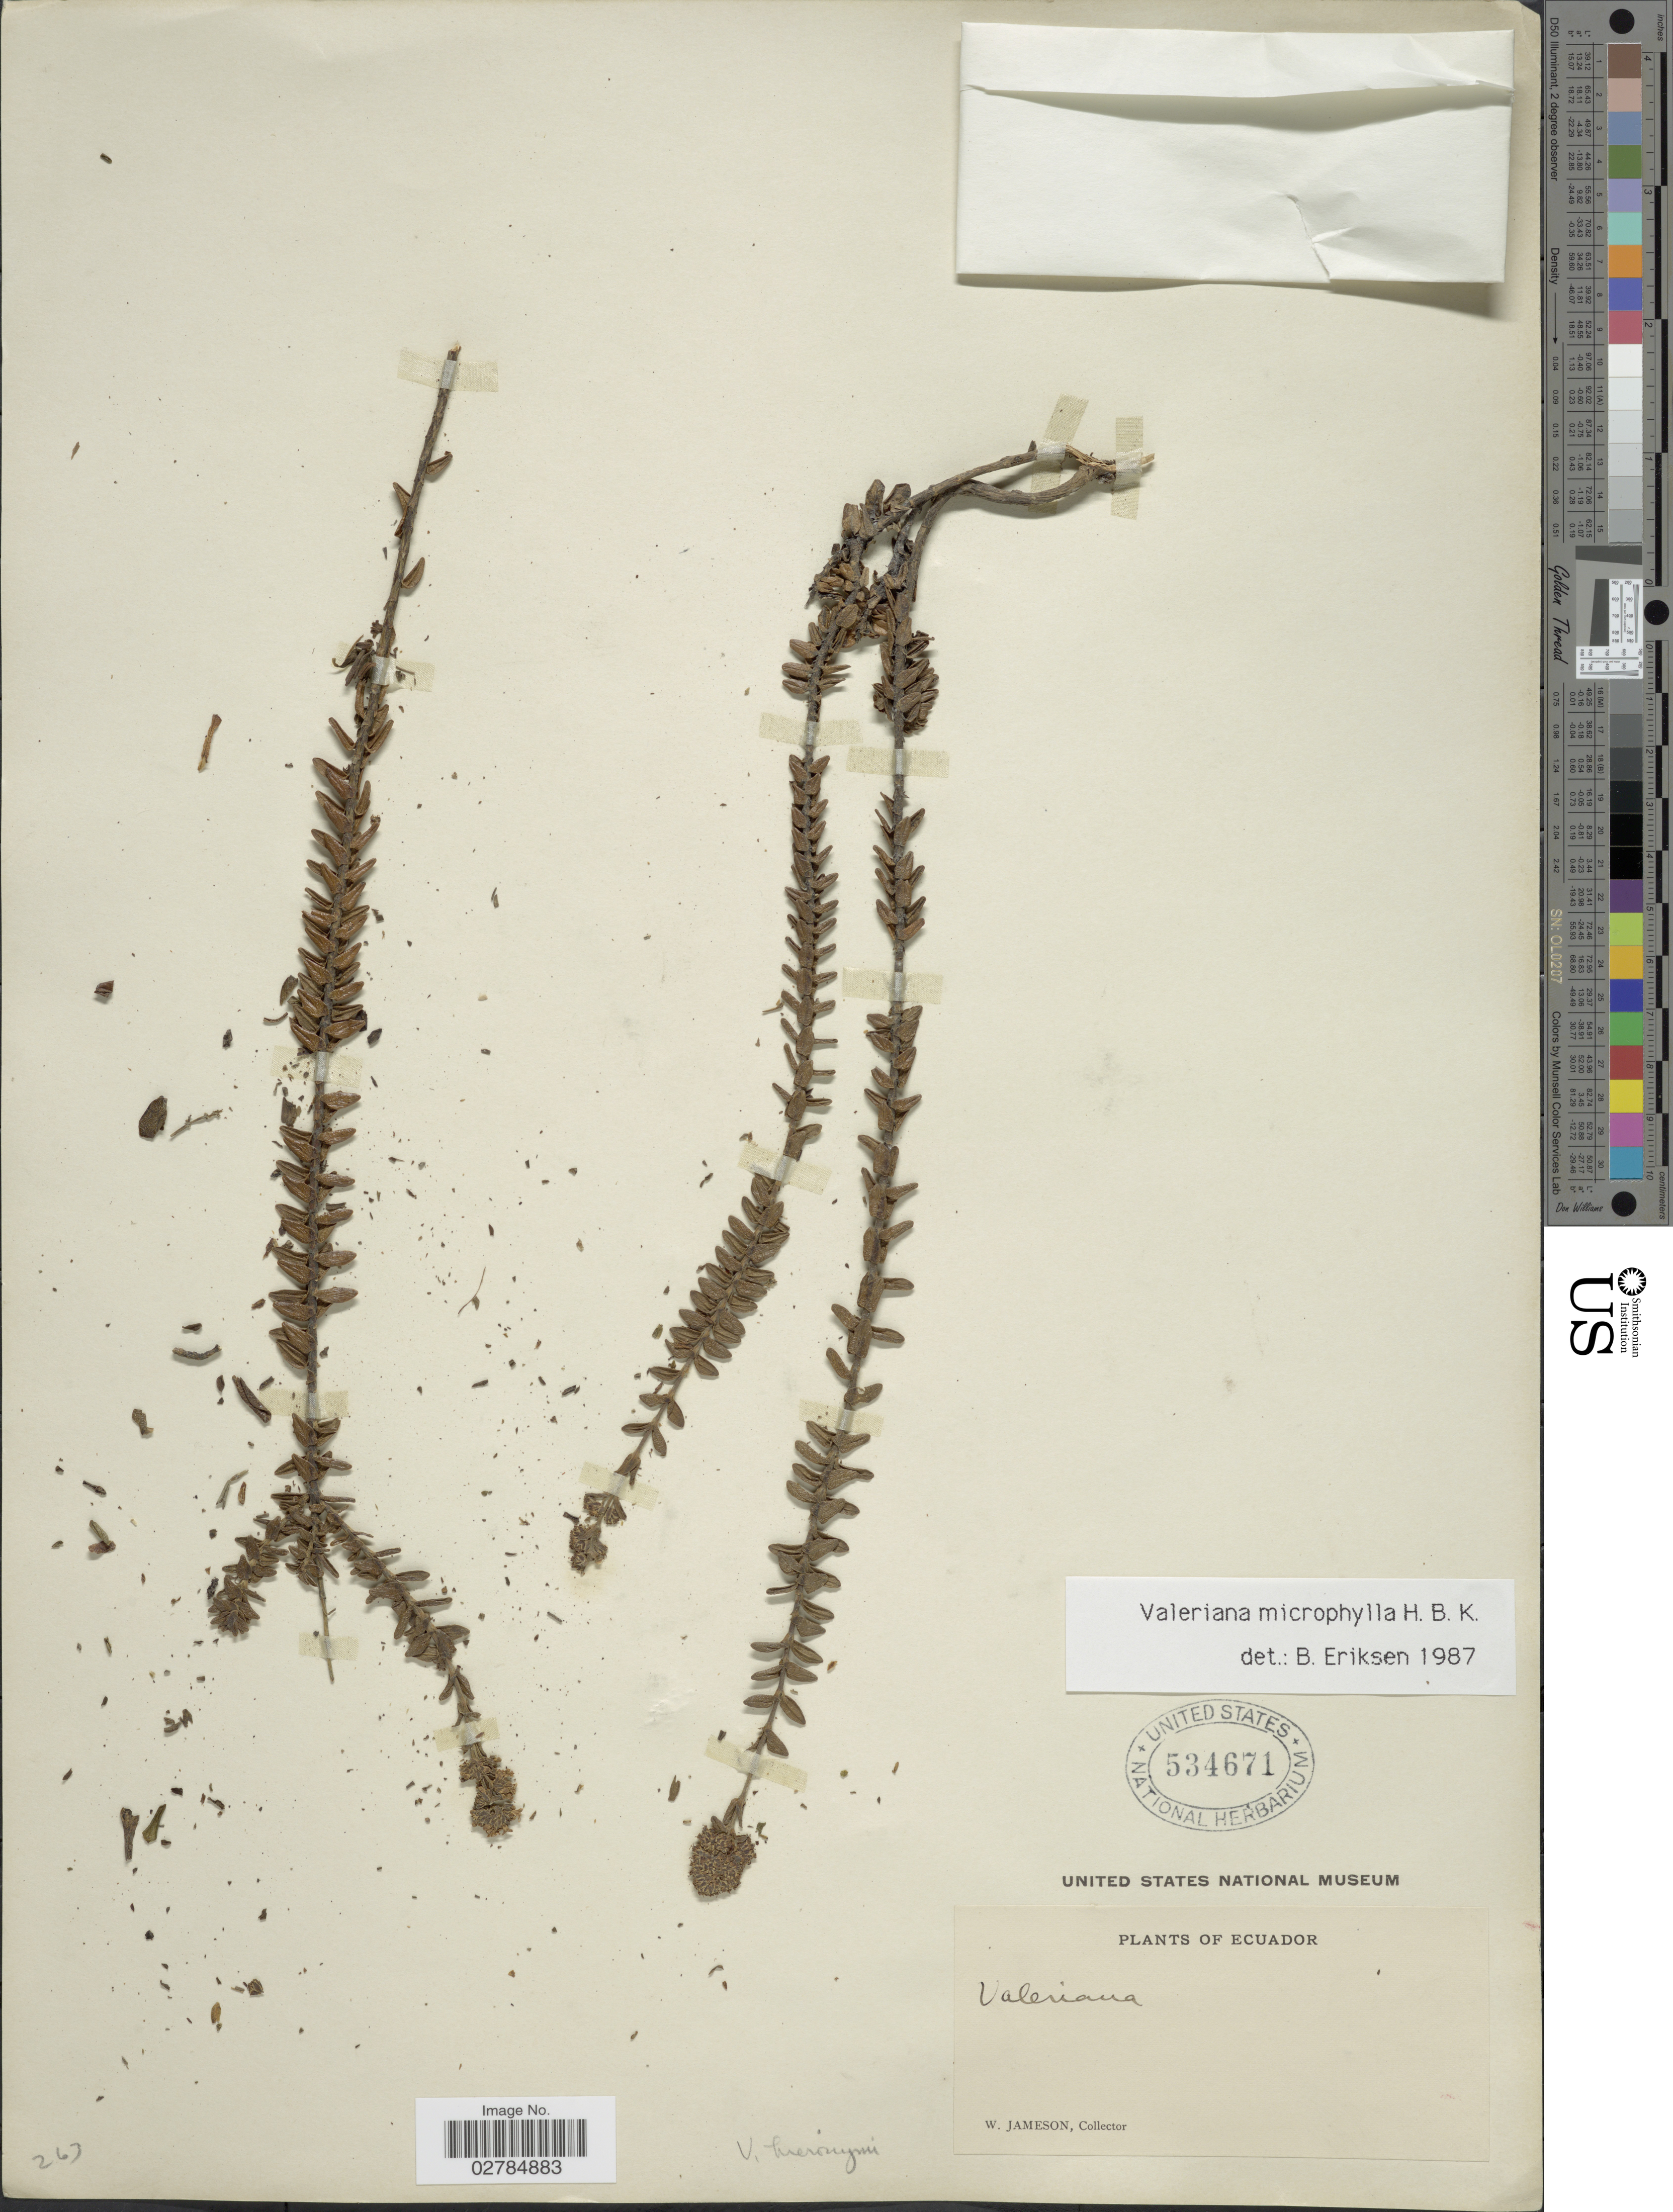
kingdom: Plantae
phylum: Tracheophyta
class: Magnoliopsida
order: Dipsacales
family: Caprifoliaceae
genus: Valeriana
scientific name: Valeriana microphylla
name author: Kunth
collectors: W. Jameson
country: Ecuador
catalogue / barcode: US 534671